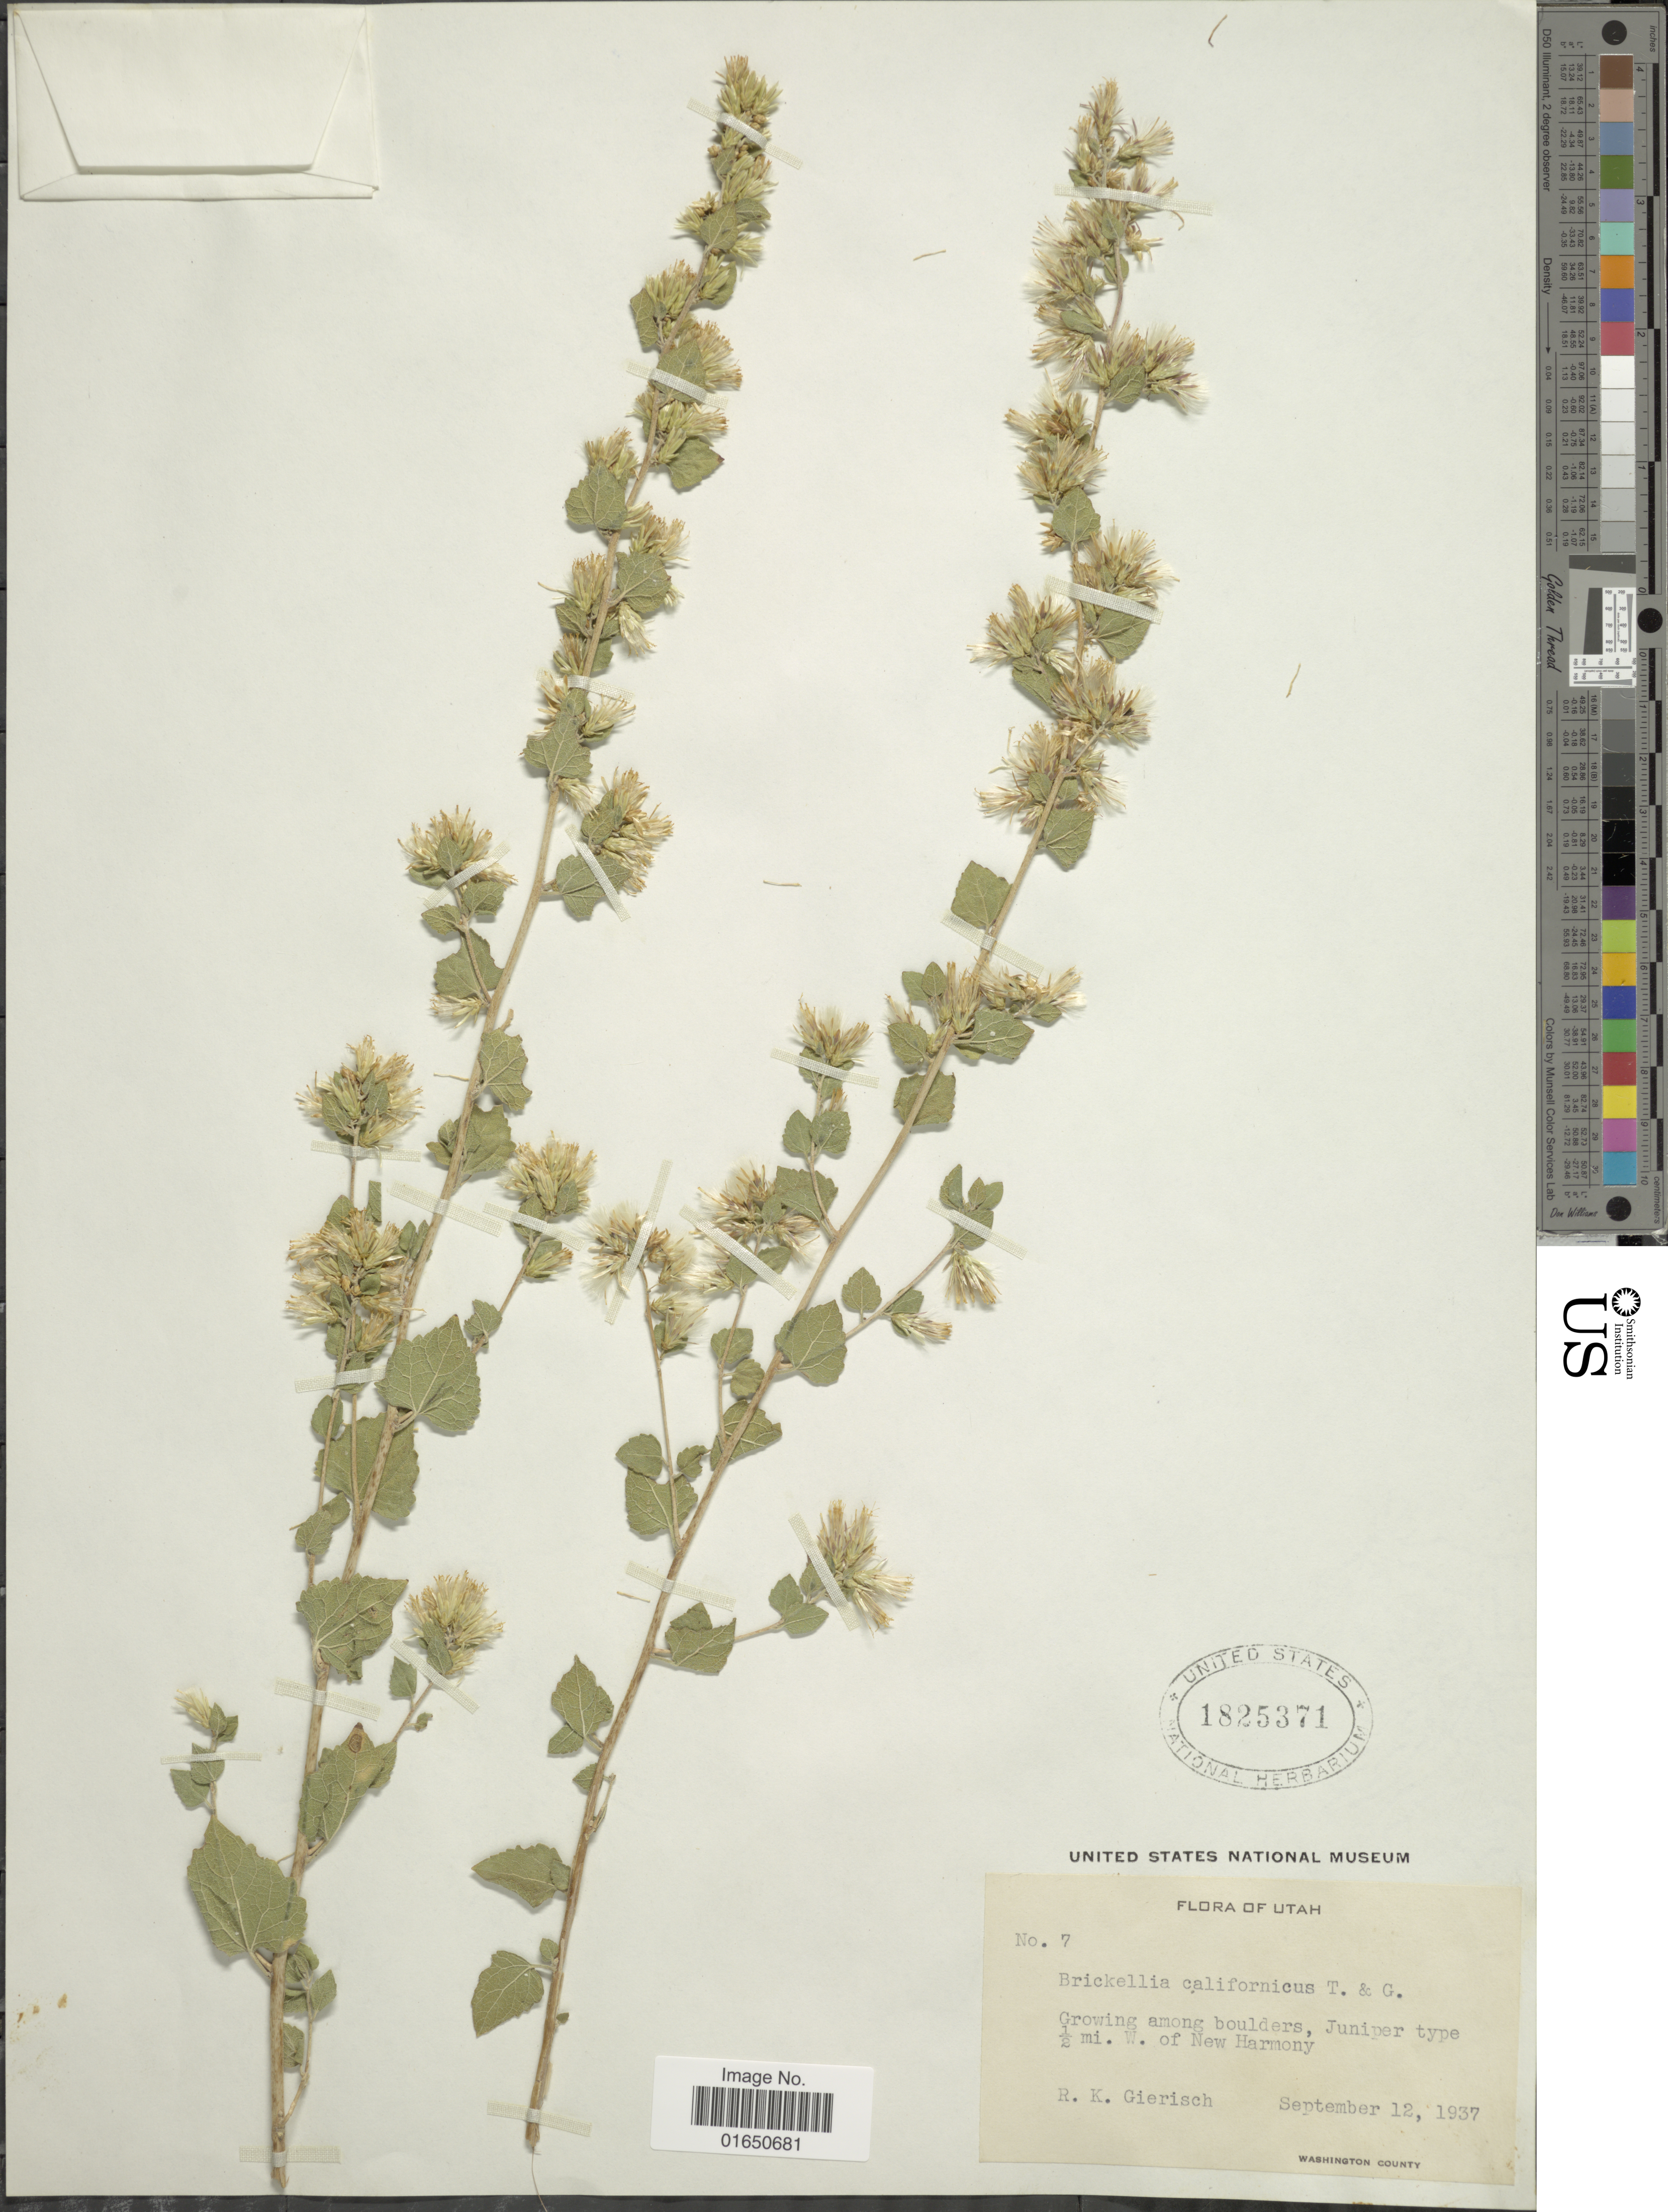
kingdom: Plantae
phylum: Tracheophyta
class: Magnoliopsida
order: Asterales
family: Asteraceae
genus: Brickellia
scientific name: Brickellia californica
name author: (Torr. & A. Gray) A. Gray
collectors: R. Gierisch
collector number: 7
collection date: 1937-09-12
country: United States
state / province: Utah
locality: Juniper type, ½ mi. W. of New Harmony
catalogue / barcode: US 1825371